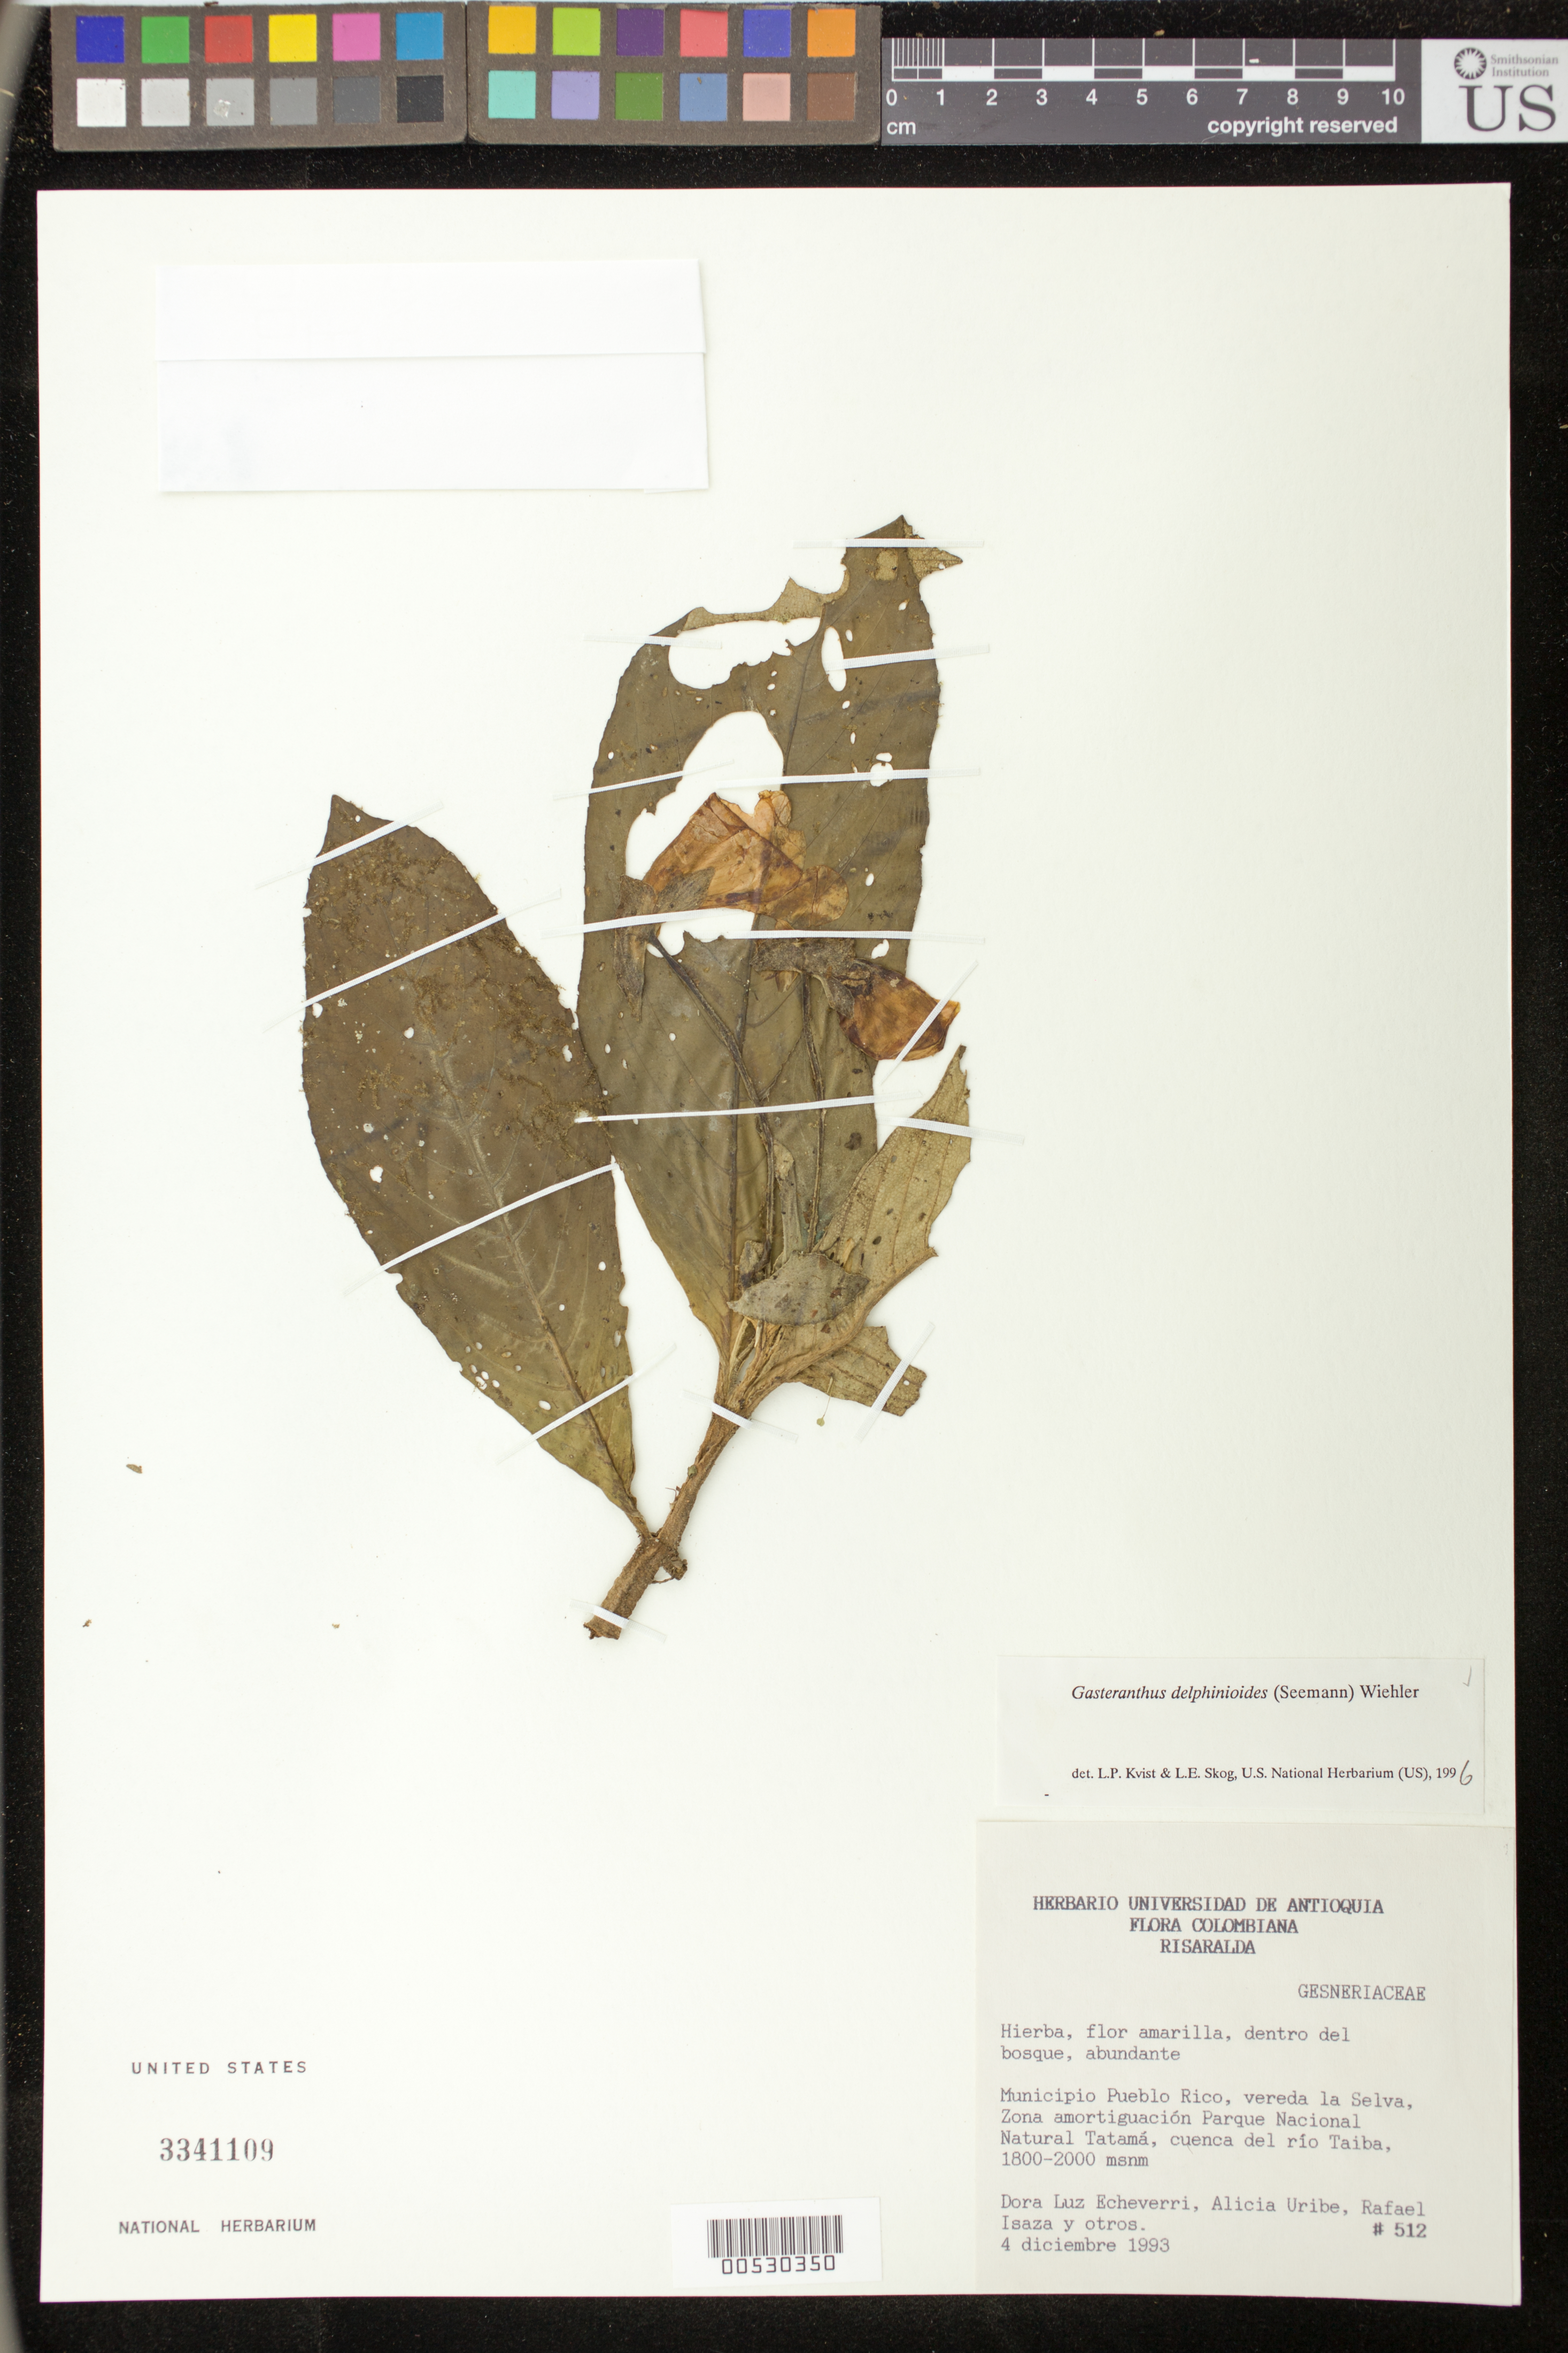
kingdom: Plantae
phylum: Tracheophyta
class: Magnoliopsida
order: Lamiales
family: Gesneriaceae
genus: Gasteranthus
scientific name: Gasteranthus delphinioides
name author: (Seem.) Wiehler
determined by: Skog, Laurence E.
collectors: D. Echeverri, A. Uribe, R. Isaza & et al.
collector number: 512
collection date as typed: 04 Dec 1993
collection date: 1993-12-04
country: Colombia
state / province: Risaralda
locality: Mpio. Pueblo Rico, vereda la Selva, zona amortiguación Parque Nacional Natural Tatamá, cuenca del río Taiba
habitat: Dentro del bosque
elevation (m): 1800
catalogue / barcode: US 3341109